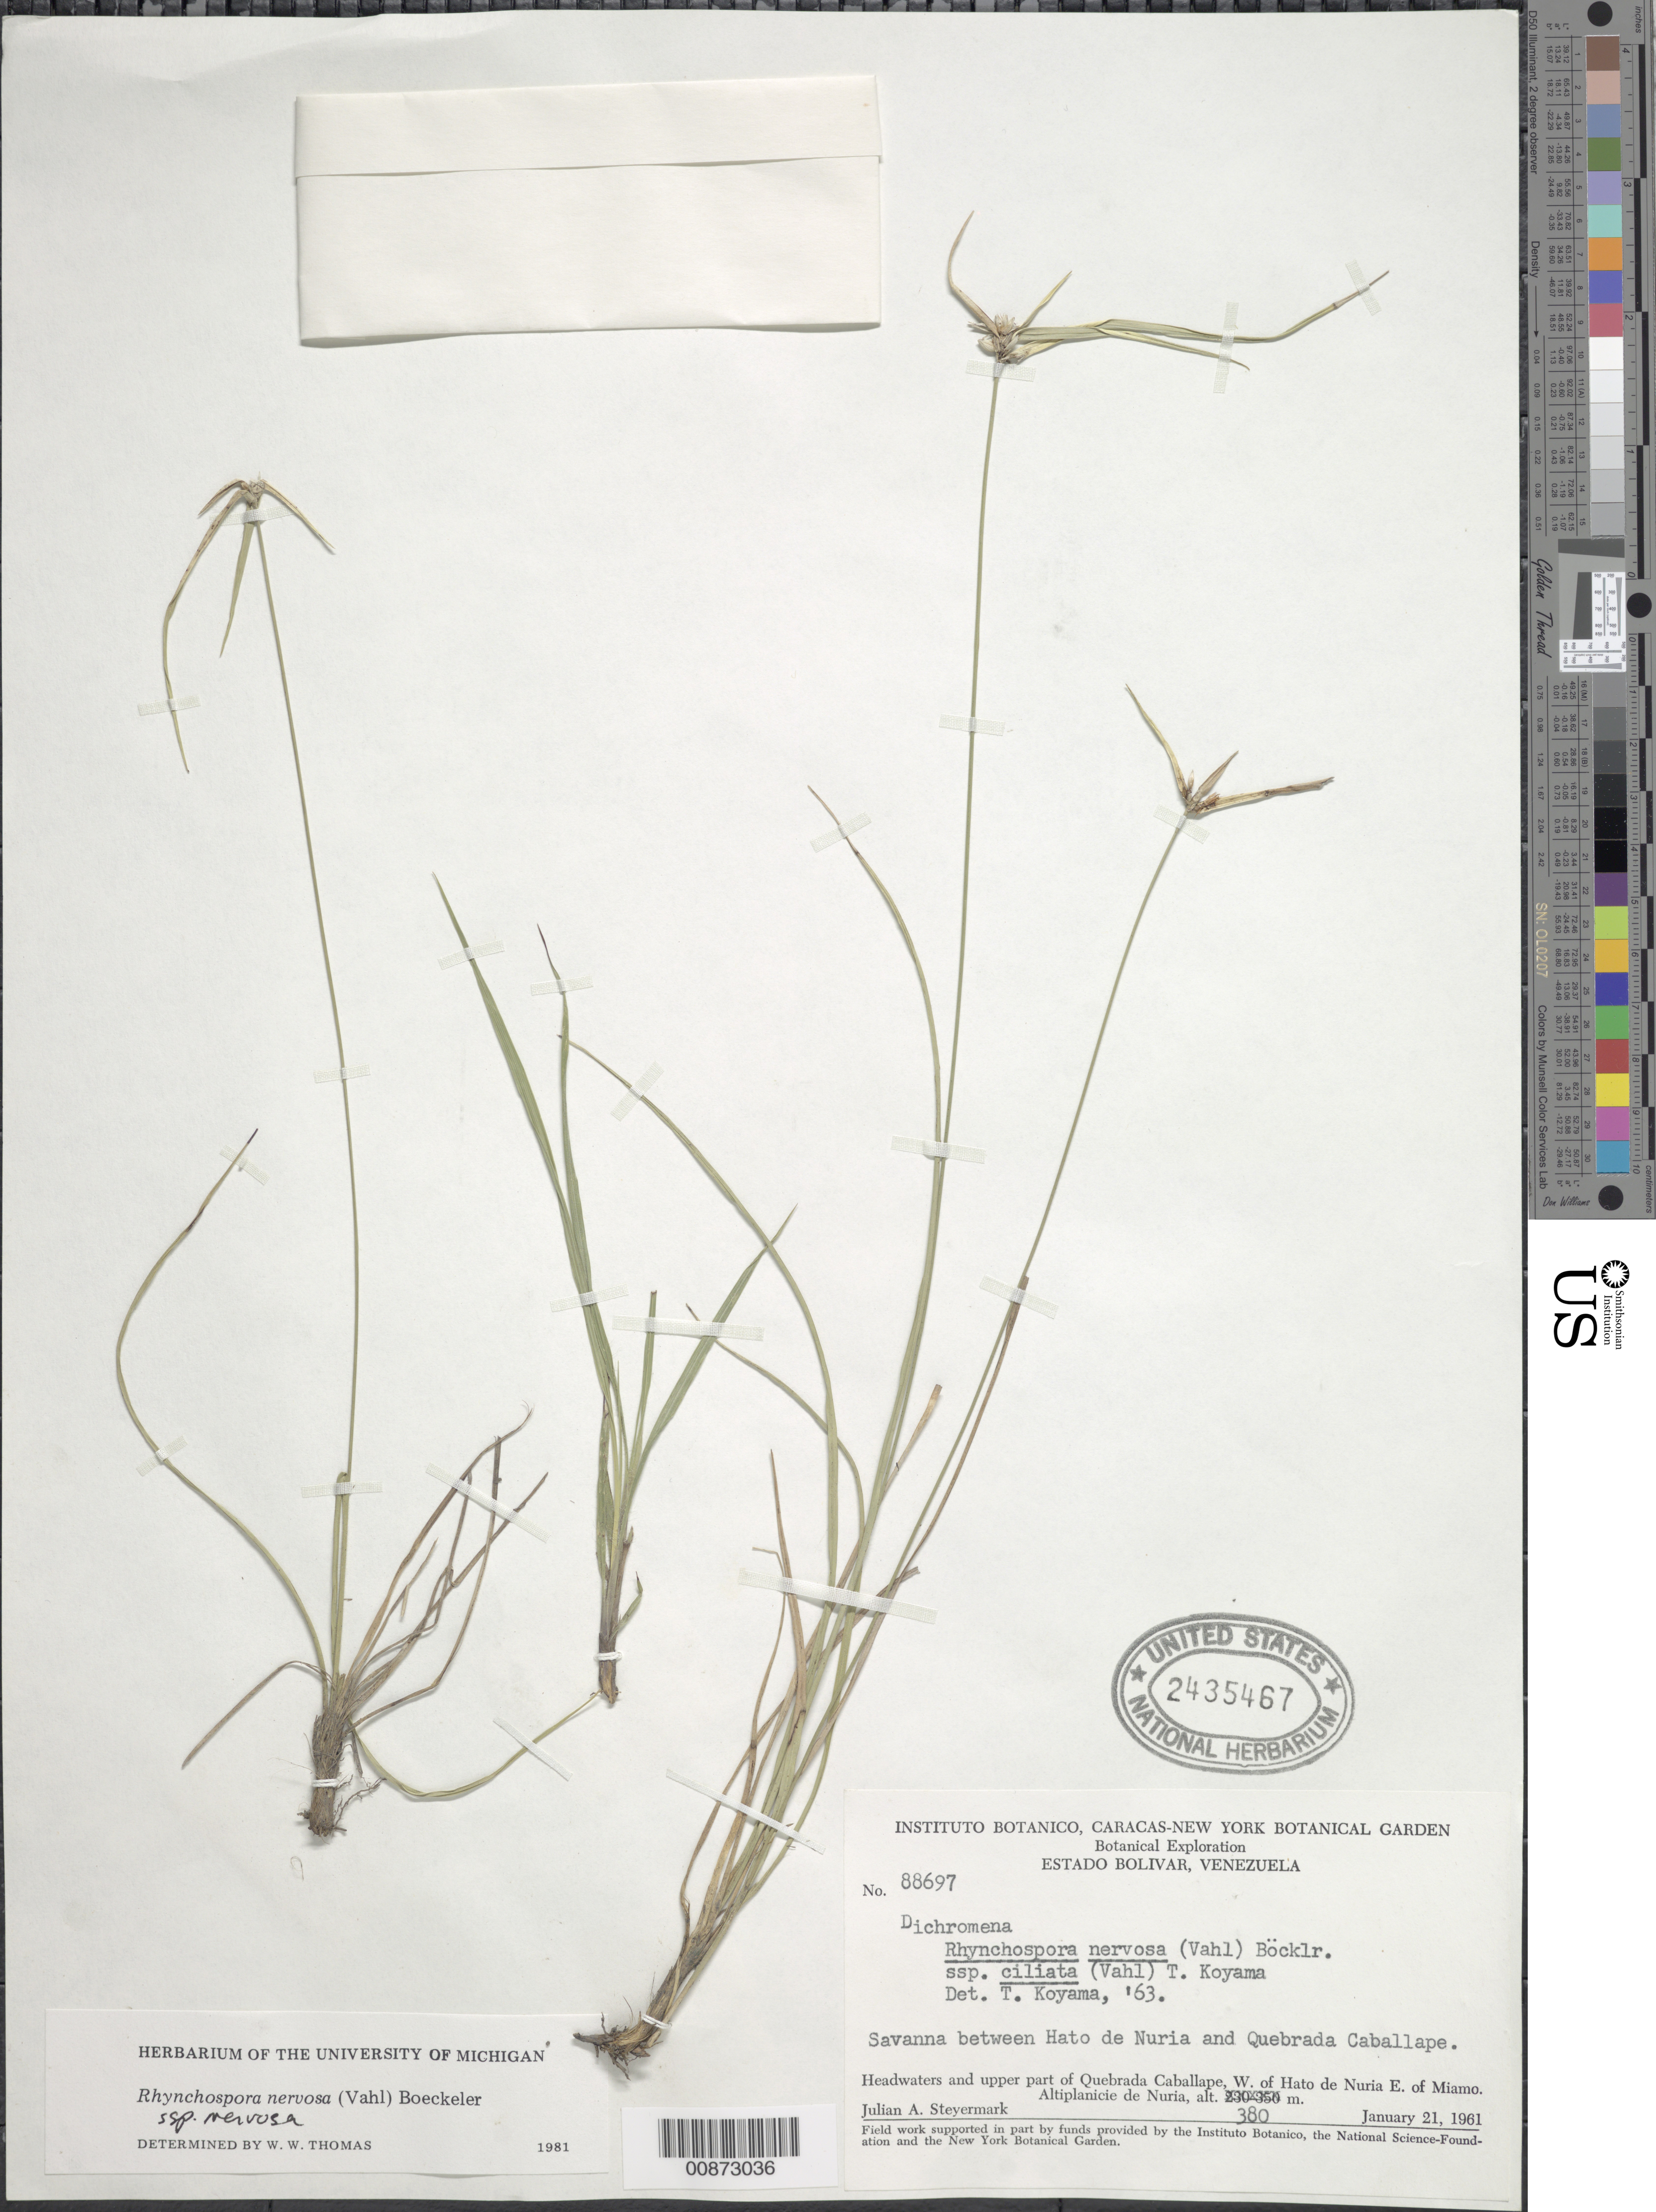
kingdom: Plantae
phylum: Tracheophyta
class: Liliopsida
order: Poales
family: Cyperaceae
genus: Rhynchospora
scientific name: Rhynchospora nervosa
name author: (Vahl) Boeckeler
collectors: J. Steyermark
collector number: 88697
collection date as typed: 21-Jan-61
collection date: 1961-01-21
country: Venezuela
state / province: Bolívar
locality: Altiplanicie de Nuria, E of Miamo, between Hato de Nuria and Quebrada Caballape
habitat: Savanna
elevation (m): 380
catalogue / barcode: US 2435467